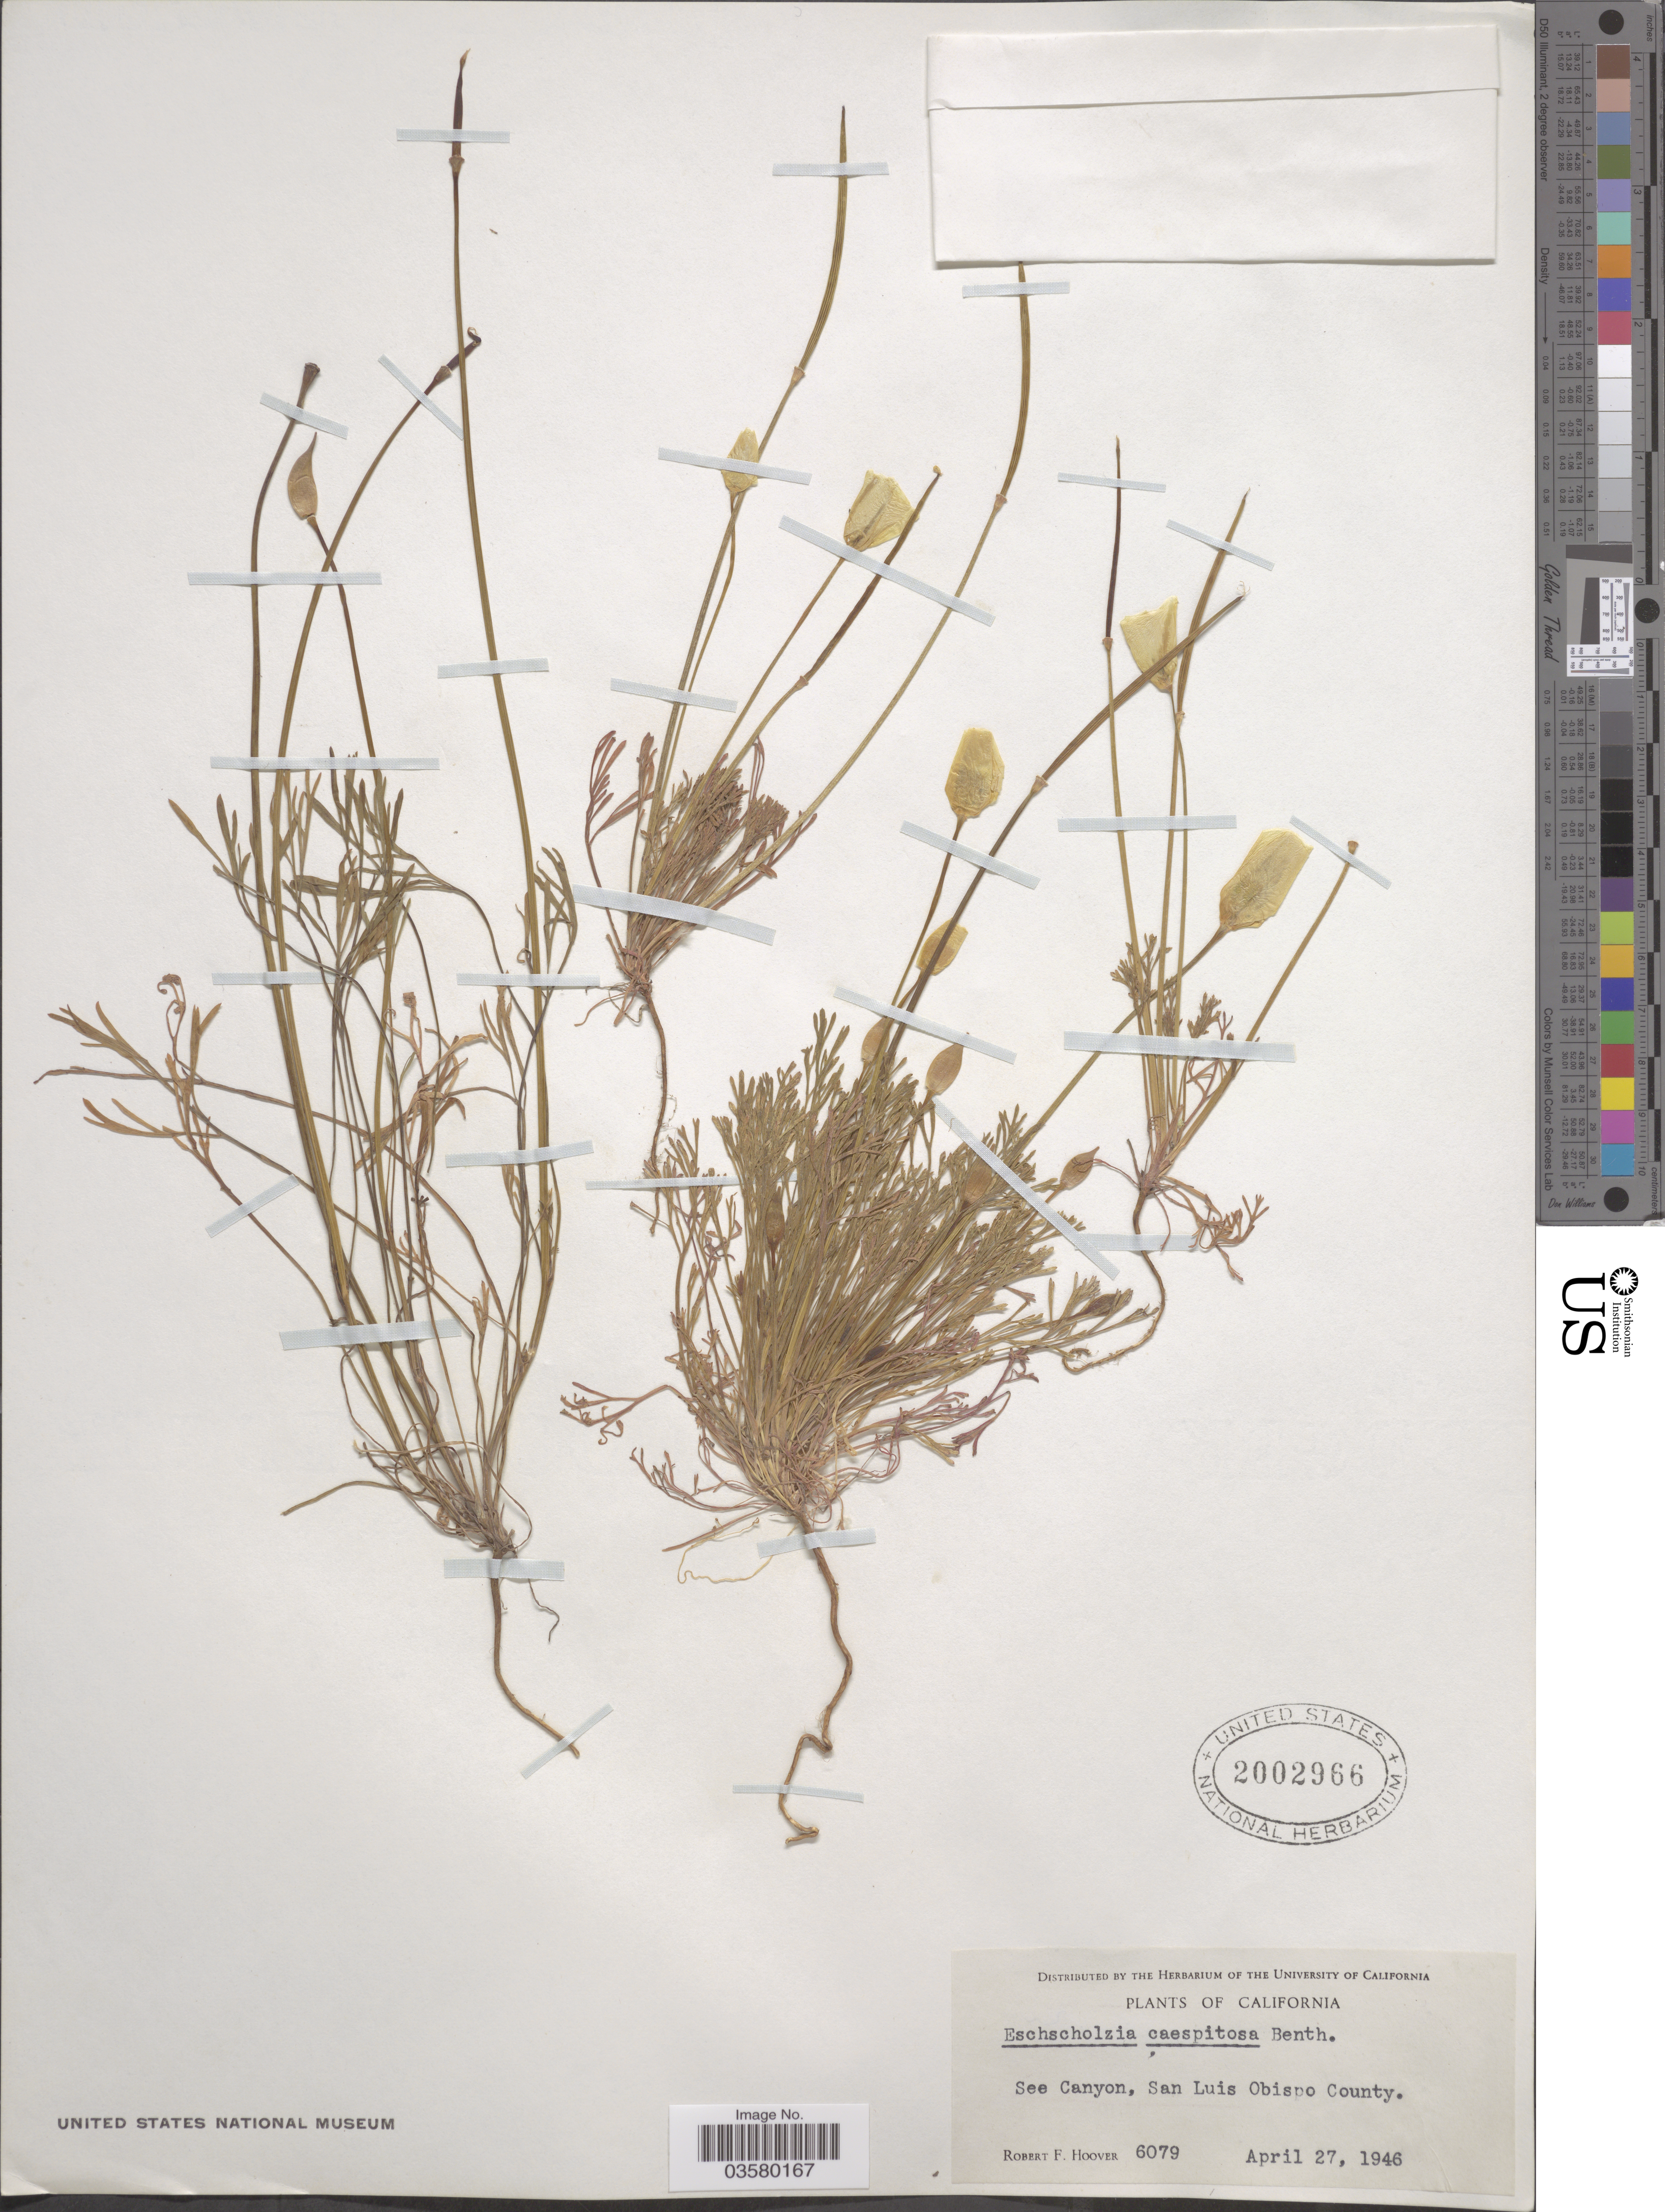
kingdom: Plantae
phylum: Tracheophyta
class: Magnoliopsida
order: Ranunculales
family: Papaveraceae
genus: Eschscholzia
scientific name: Eschscholzia caespitosa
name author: Benth.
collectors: R. F. Hoover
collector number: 6079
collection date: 1946-04-27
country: United States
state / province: California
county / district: San Luis Obispo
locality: See Canyon, San Luis Obispo County.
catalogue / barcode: US 2002966